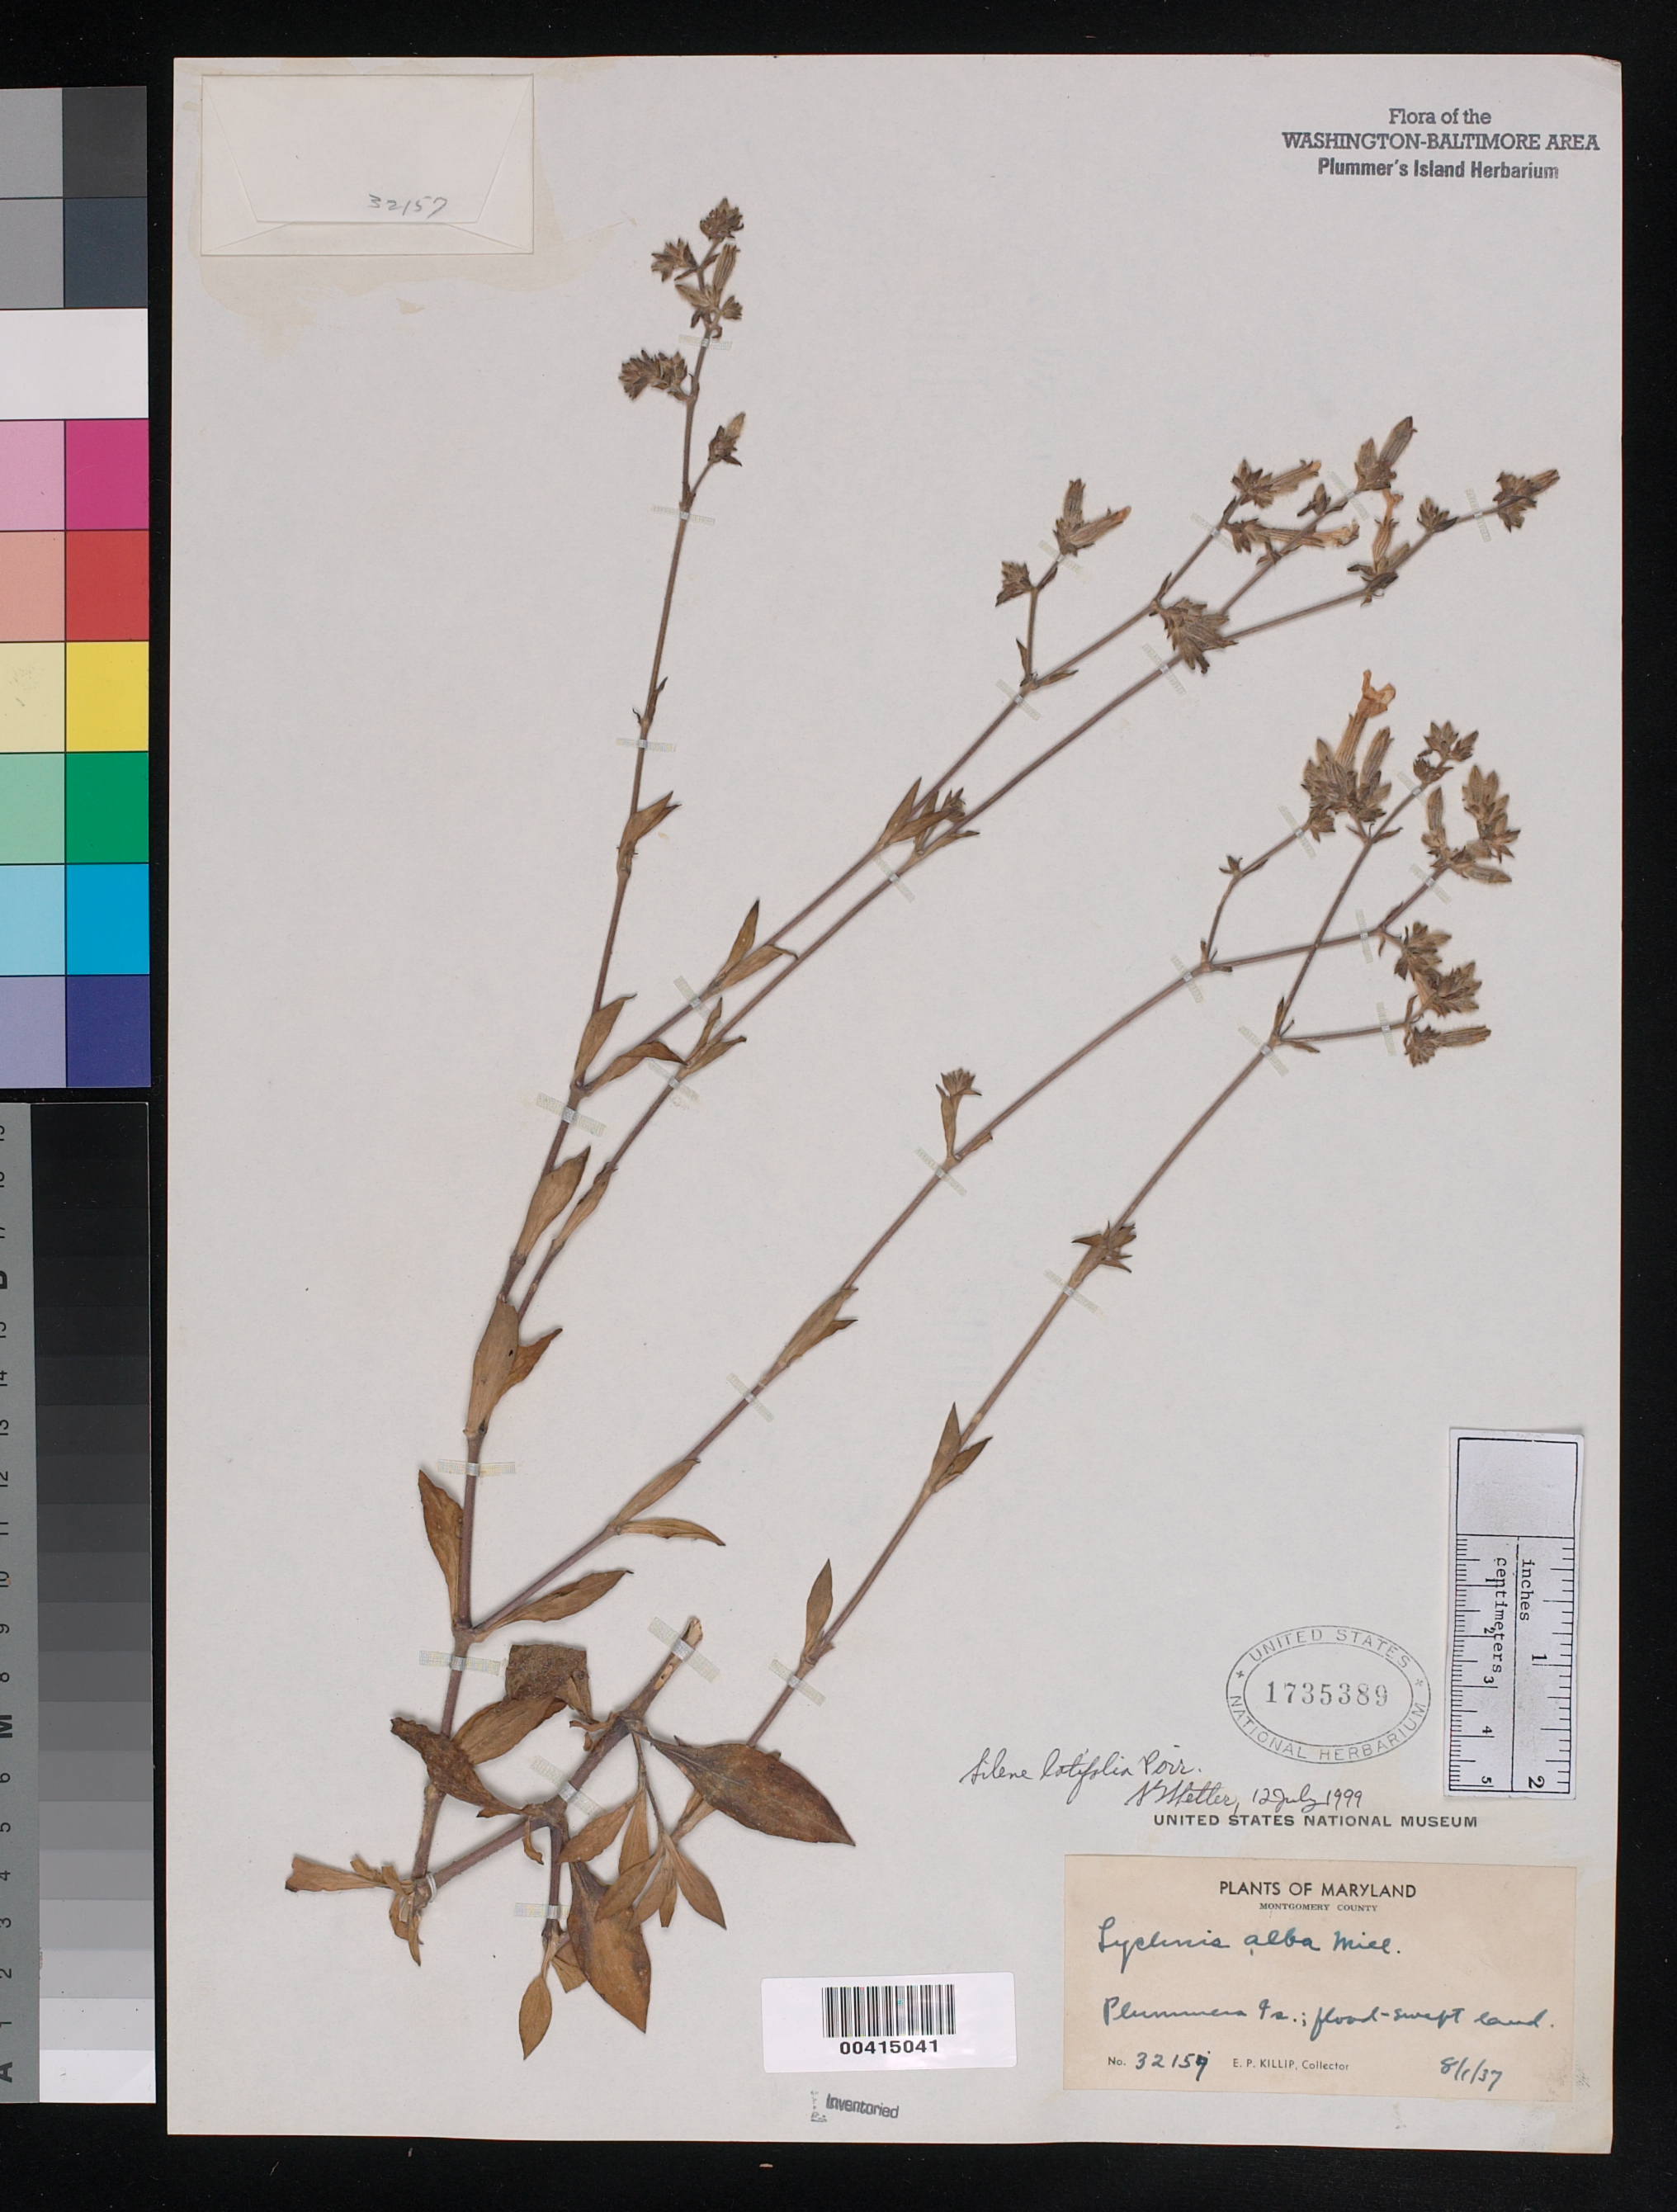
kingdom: Plantae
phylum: Tracheophyta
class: Magnoliopsida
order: Caryophyllales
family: Caryophyllaceae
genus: Silene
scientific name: Silene latifolia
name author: Poir.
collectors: E. P. Killip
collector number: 32159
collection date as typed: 01 Aug 1937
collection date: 1937-08-01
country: United States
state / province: Maryland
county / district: Montgomery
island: Plummers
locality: Plummer's Island Plummers Island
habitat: Flood-swept land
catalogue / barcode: US 1735389